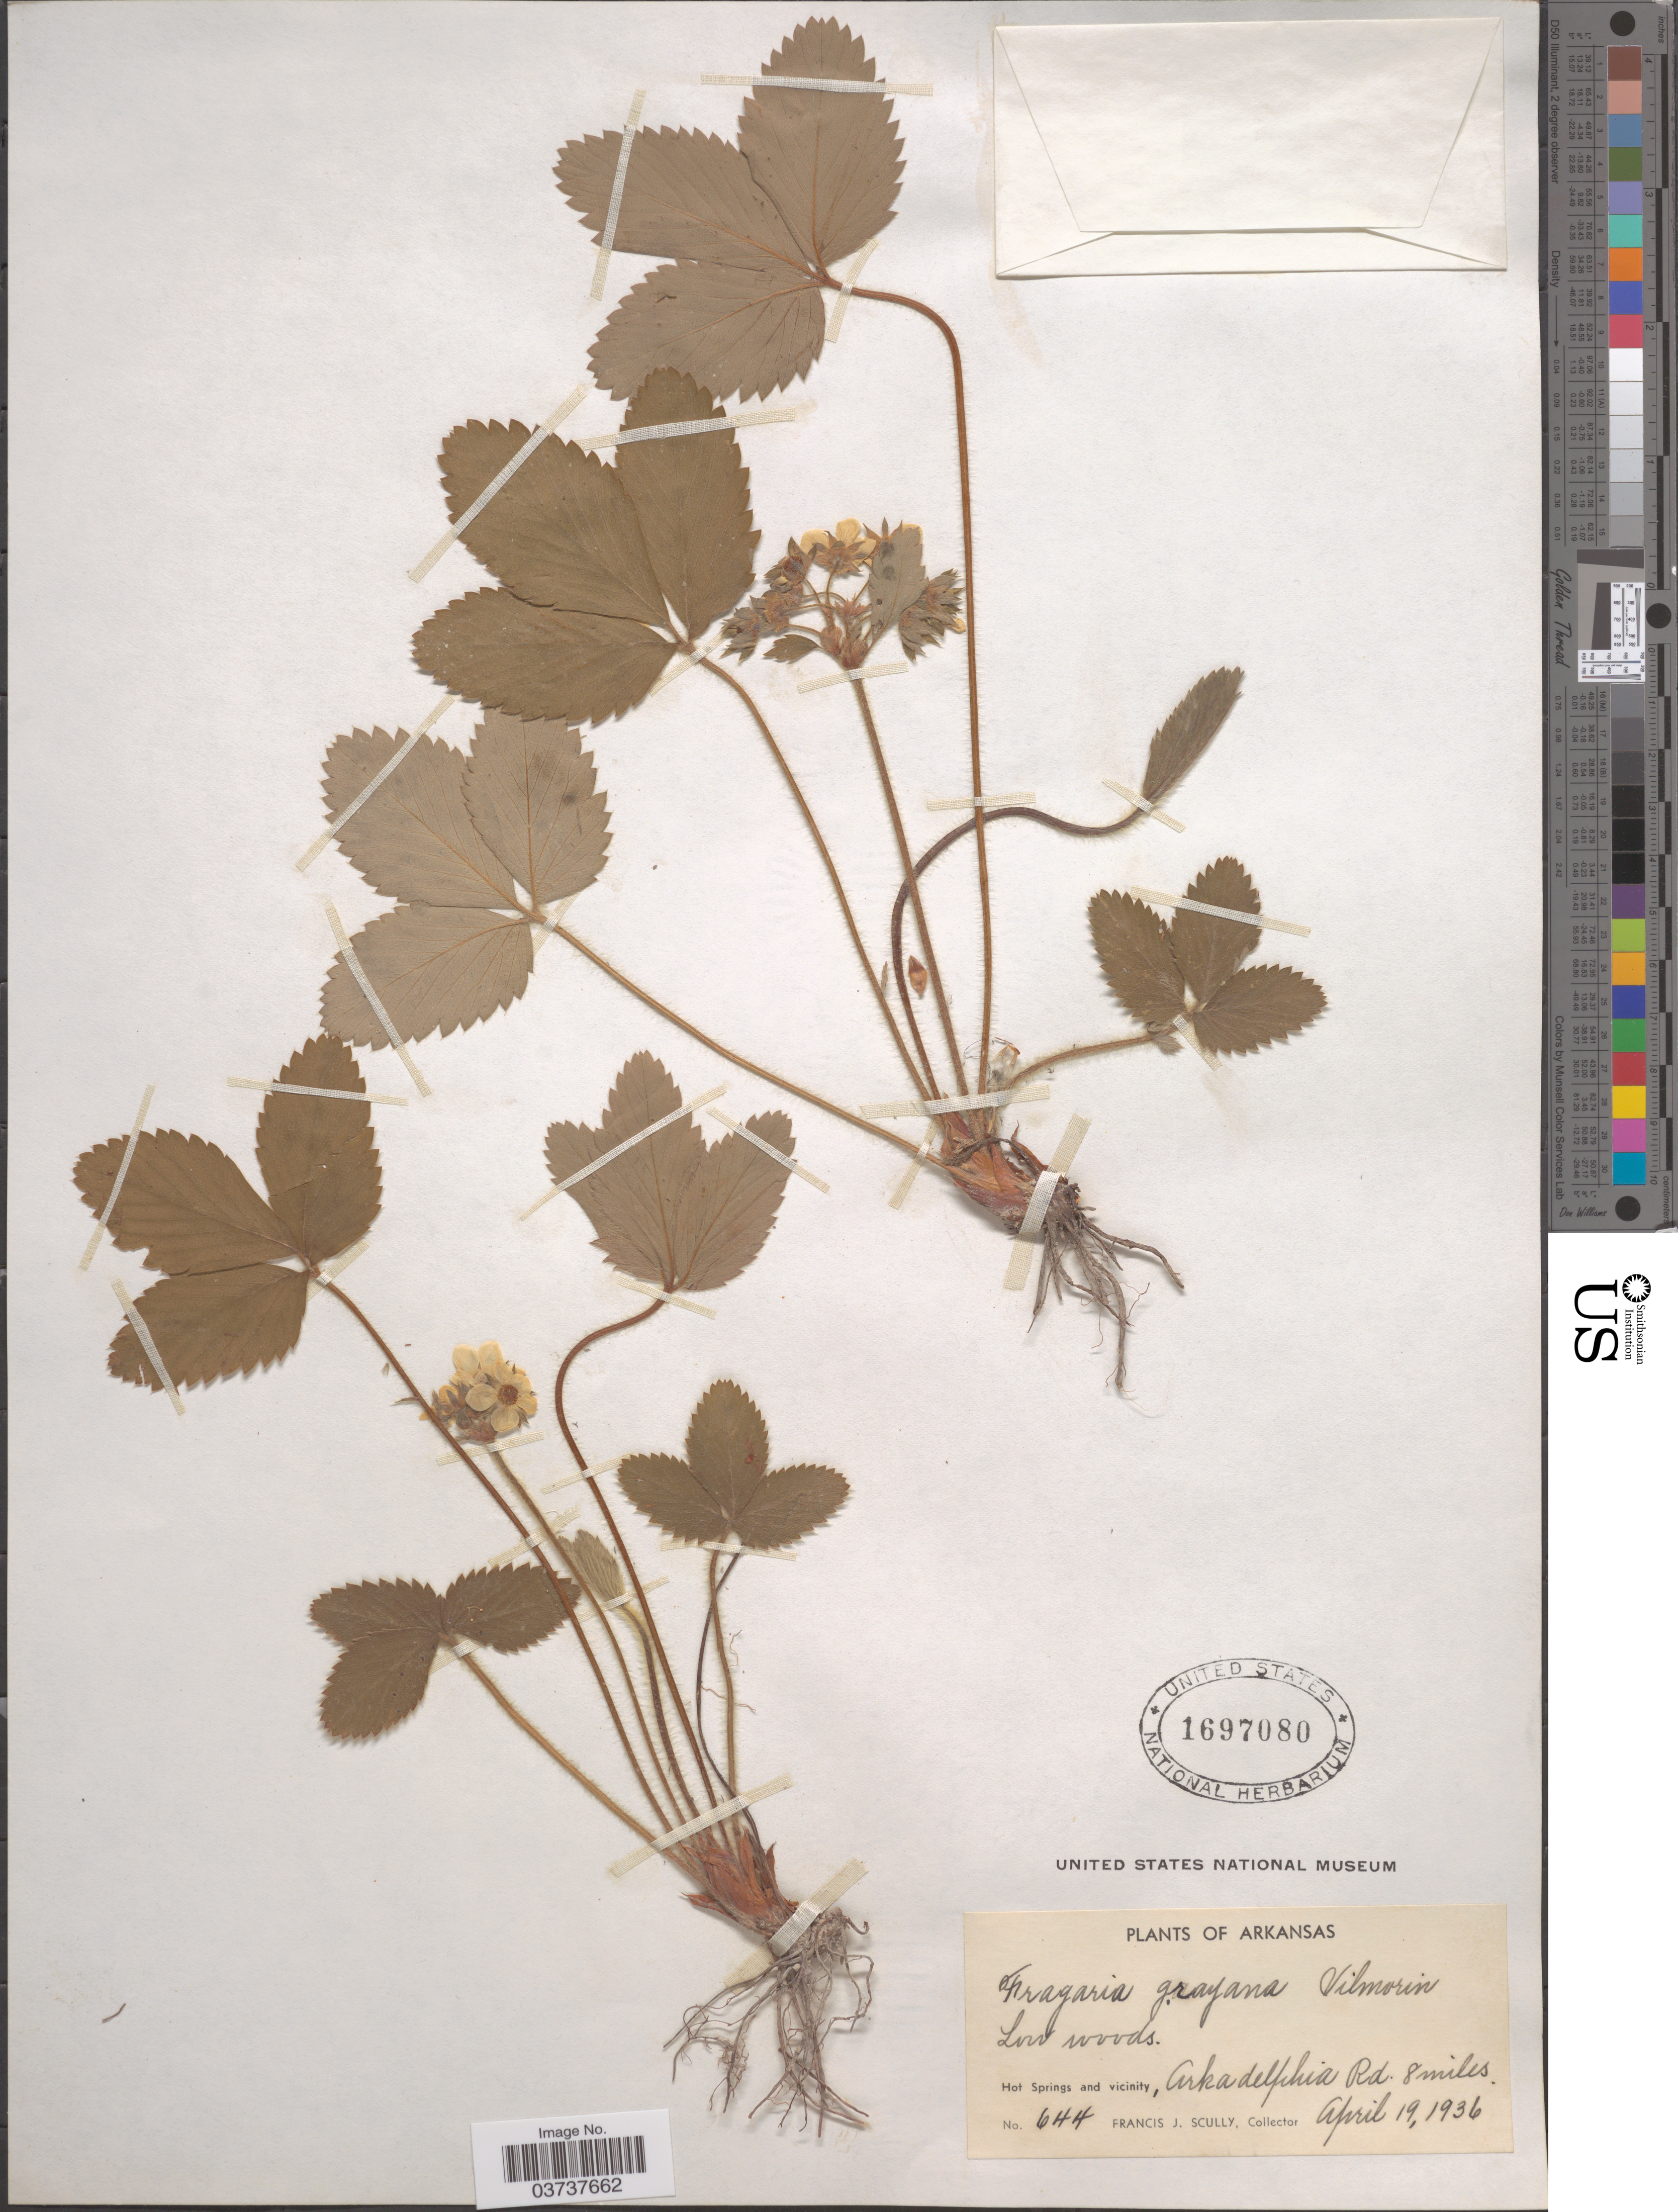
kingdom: Plantae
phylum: Tracheophyta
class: Magnoliopsida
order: Rosales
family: Rosaceae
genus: Fragaria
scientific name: Fragaria virginiana var. grayana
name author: (E. Vilm. ex Gay) Rydb.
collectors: F. J. Scully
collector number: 644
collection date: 1936-04-19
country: United States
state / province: Arkansas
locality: Hot Springs and vicinity, Arkadelphia Rd. 8 miles.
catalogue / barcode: US 1697080